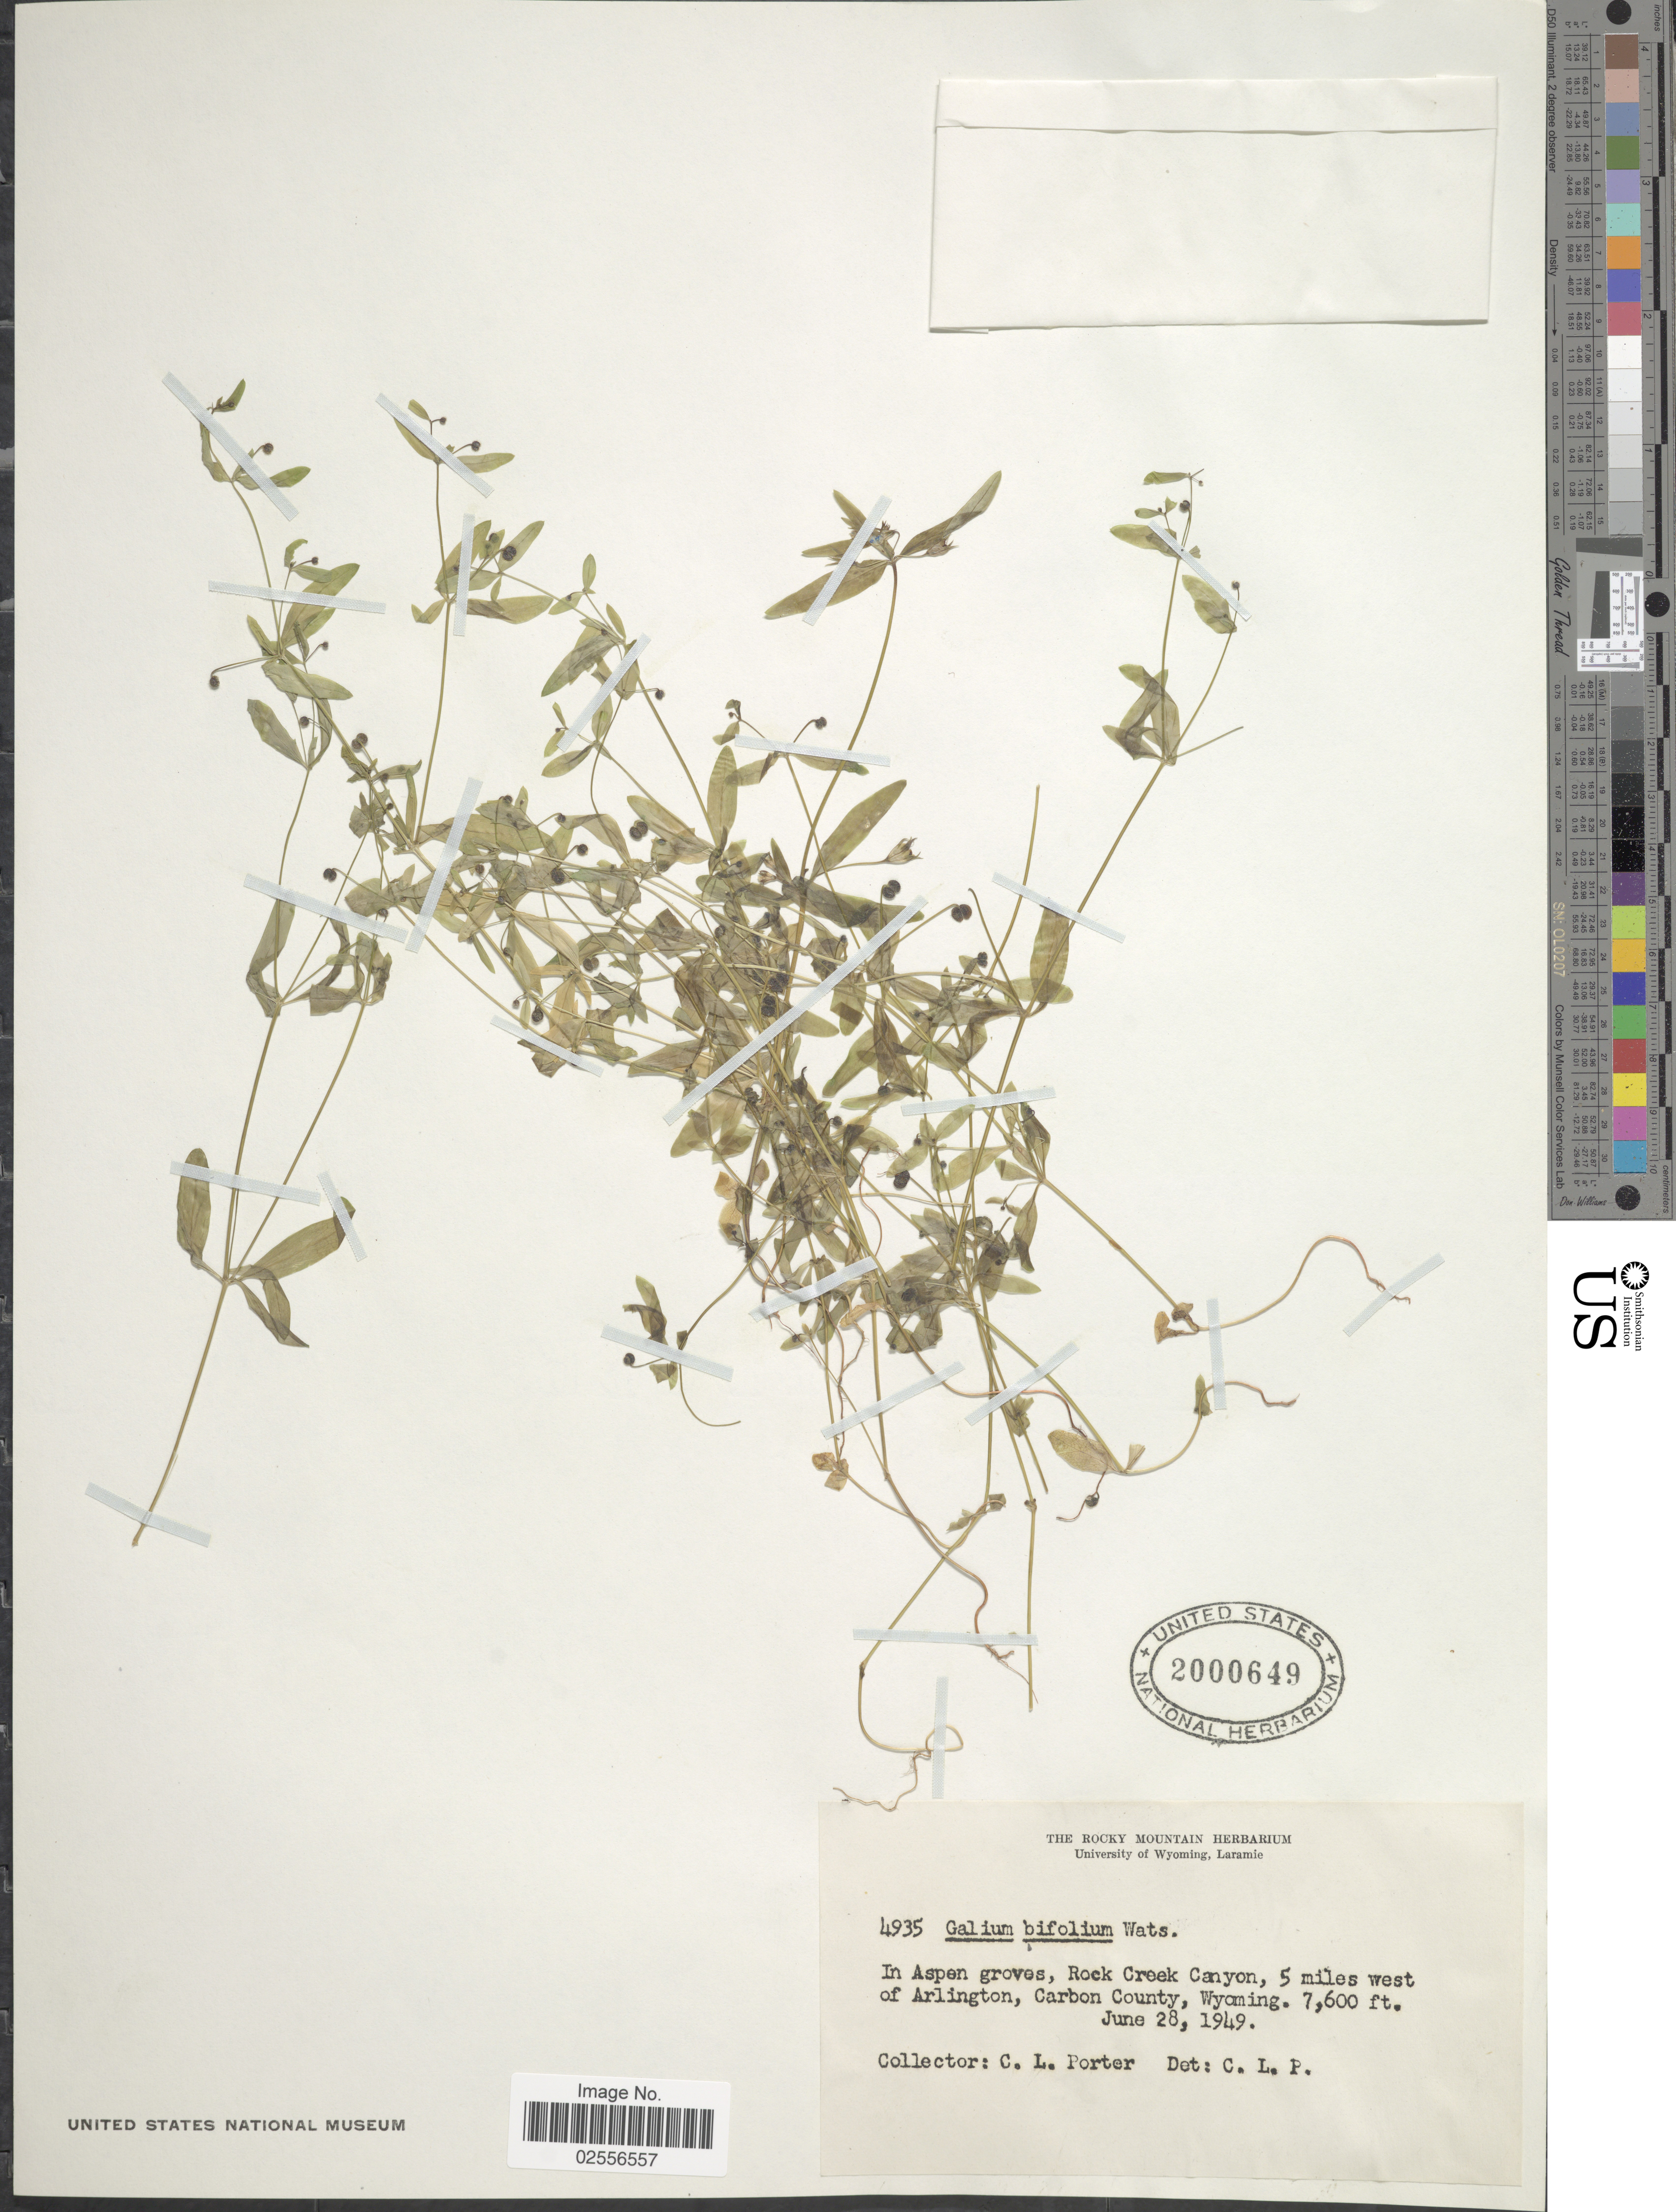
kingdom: Plantae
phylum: Tracheophyta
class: Magnoliopsida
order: Gentianales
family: Rubiaceae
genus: Galium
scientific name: Galium bifolium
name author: S. Watson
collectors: C. L. Porter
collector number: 4935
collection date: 1949-06-28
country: United States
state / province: Wyoming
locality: In Aspen groves, Rock Creek Canyon, 5 miles west of Arlington, Carbon County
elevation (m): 2316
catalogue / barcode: US 2000649